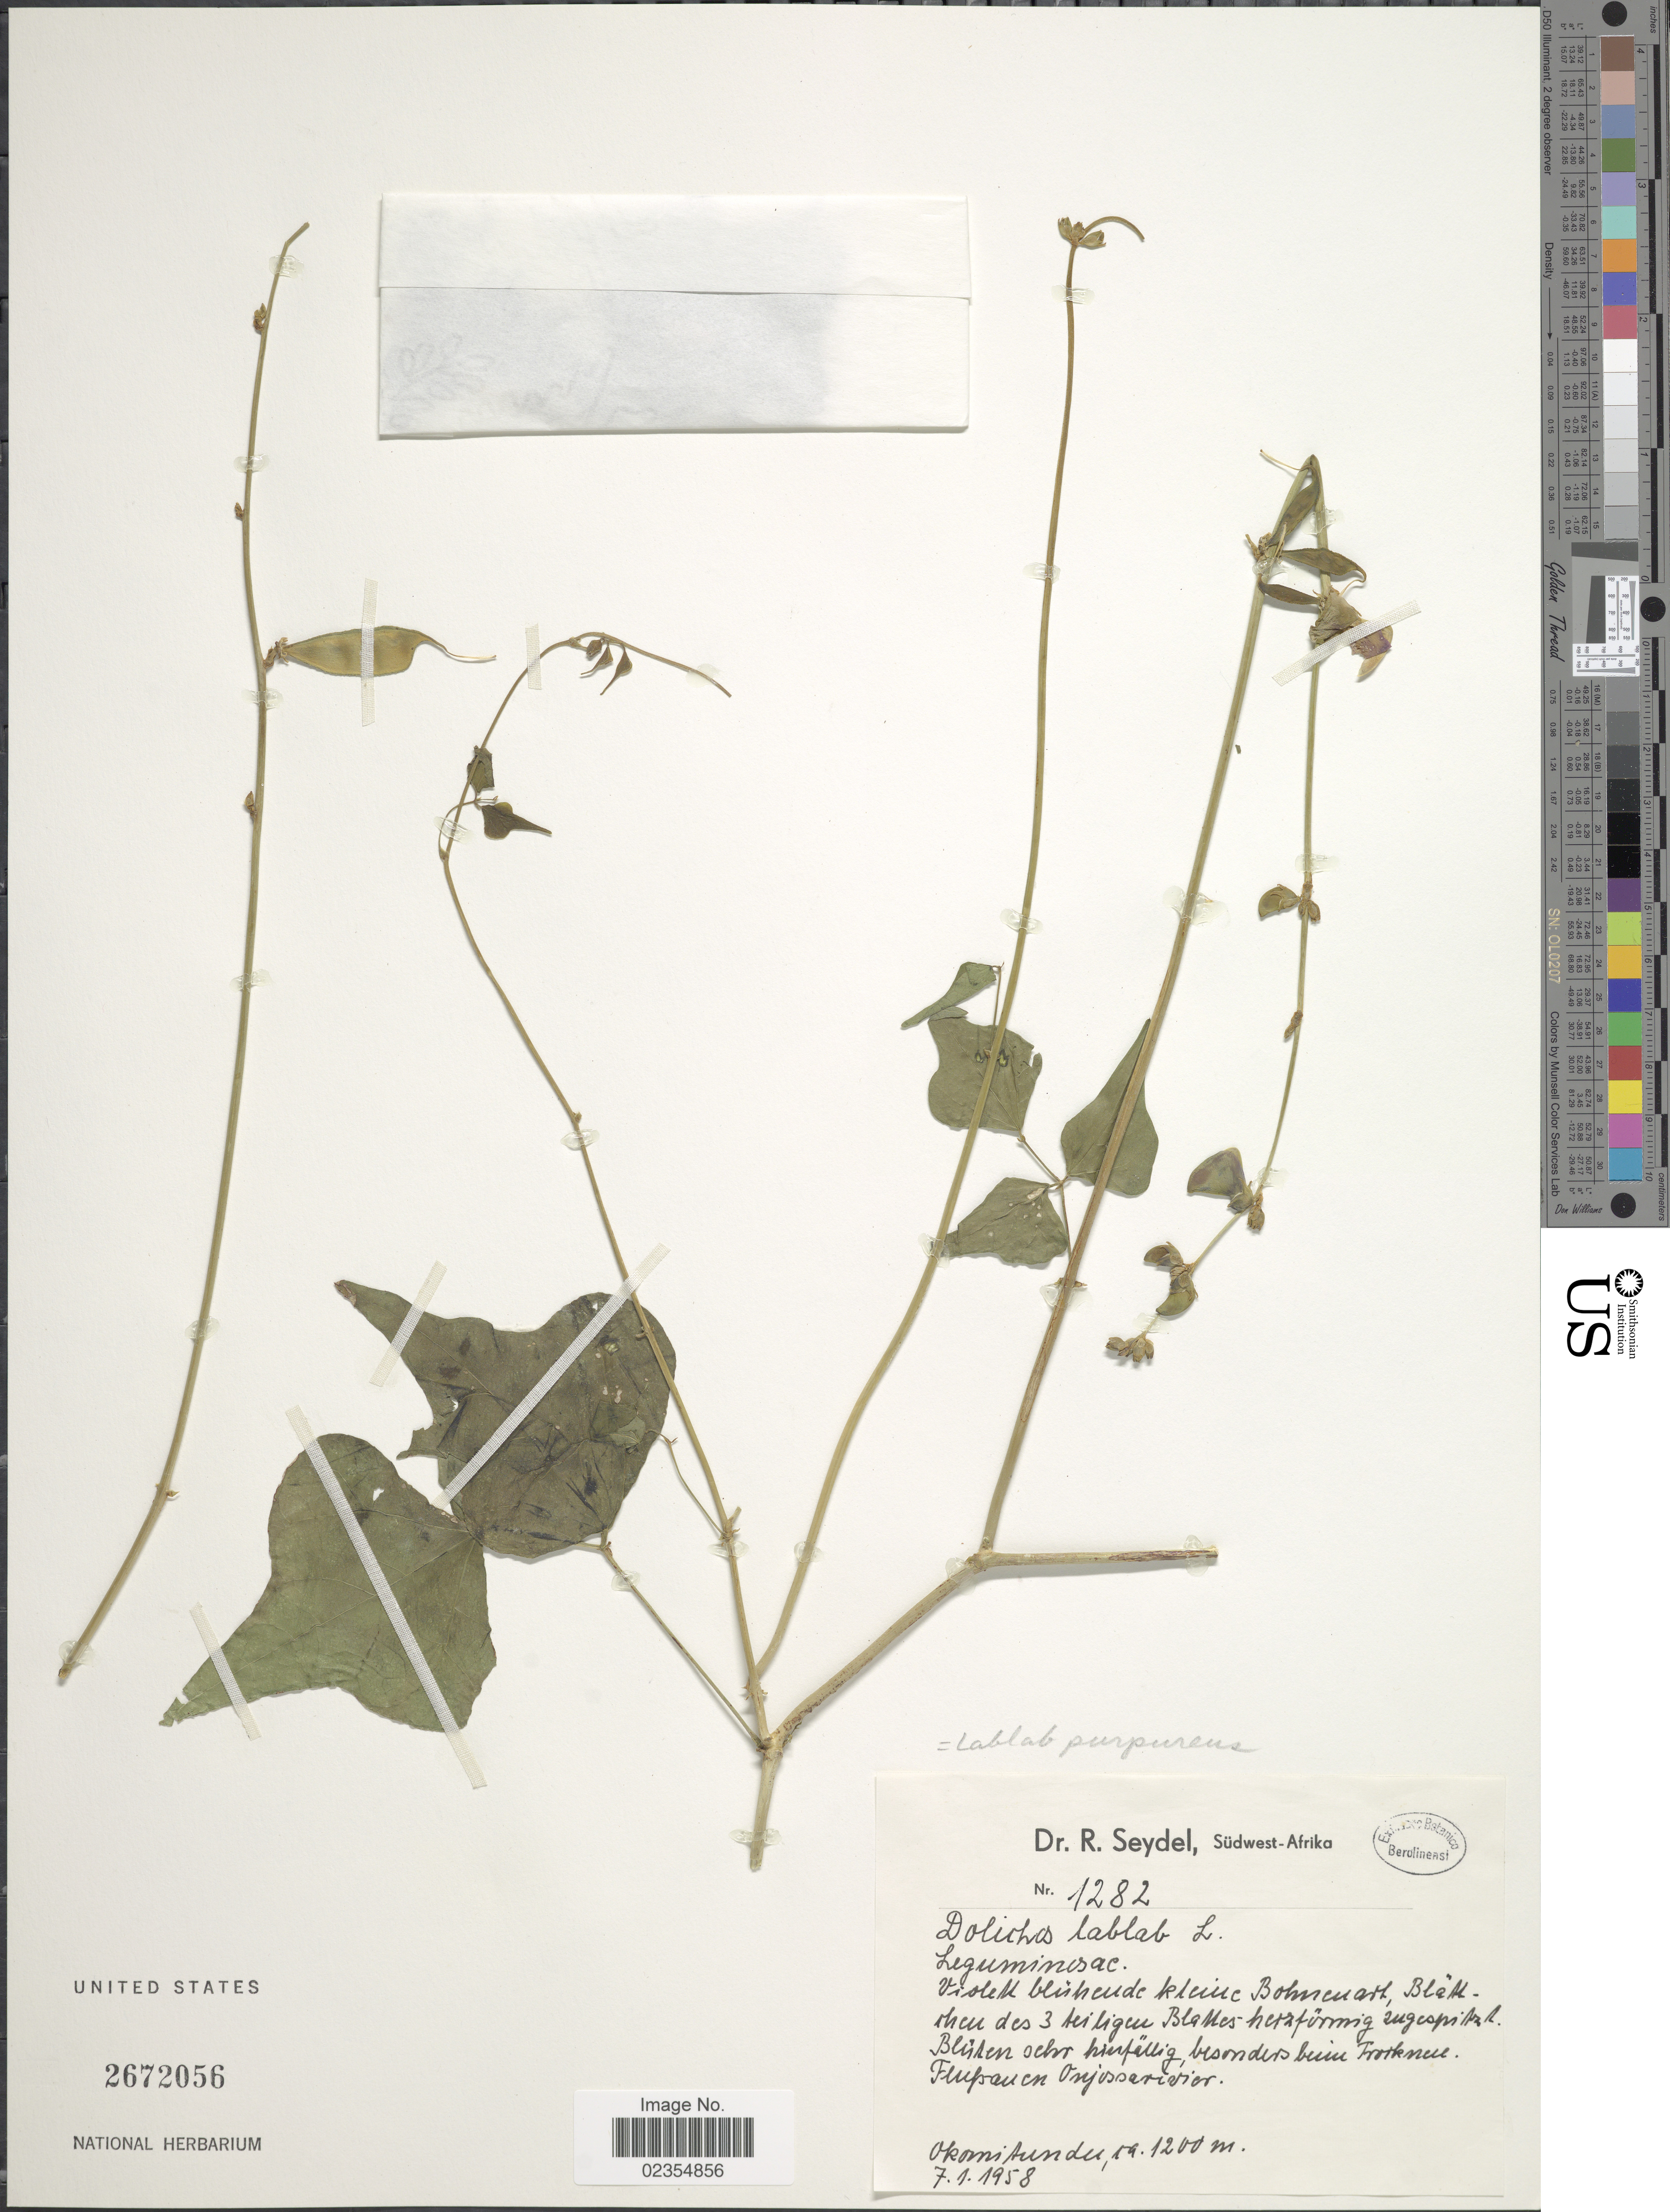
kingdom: Plantae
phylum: Tracheophyta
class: Magnoliopsida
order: Fabales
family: Fabaceae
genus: Lablab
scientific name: Lablab purpureus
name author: (L.) Sweet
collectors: R. Seydel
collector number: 1282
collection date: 1958-01-07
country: Namibia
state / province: Erongo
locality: Okomitundu, Sudwest-Afrika [Southwest Africa]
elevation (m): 1200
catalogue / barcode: US 2672056